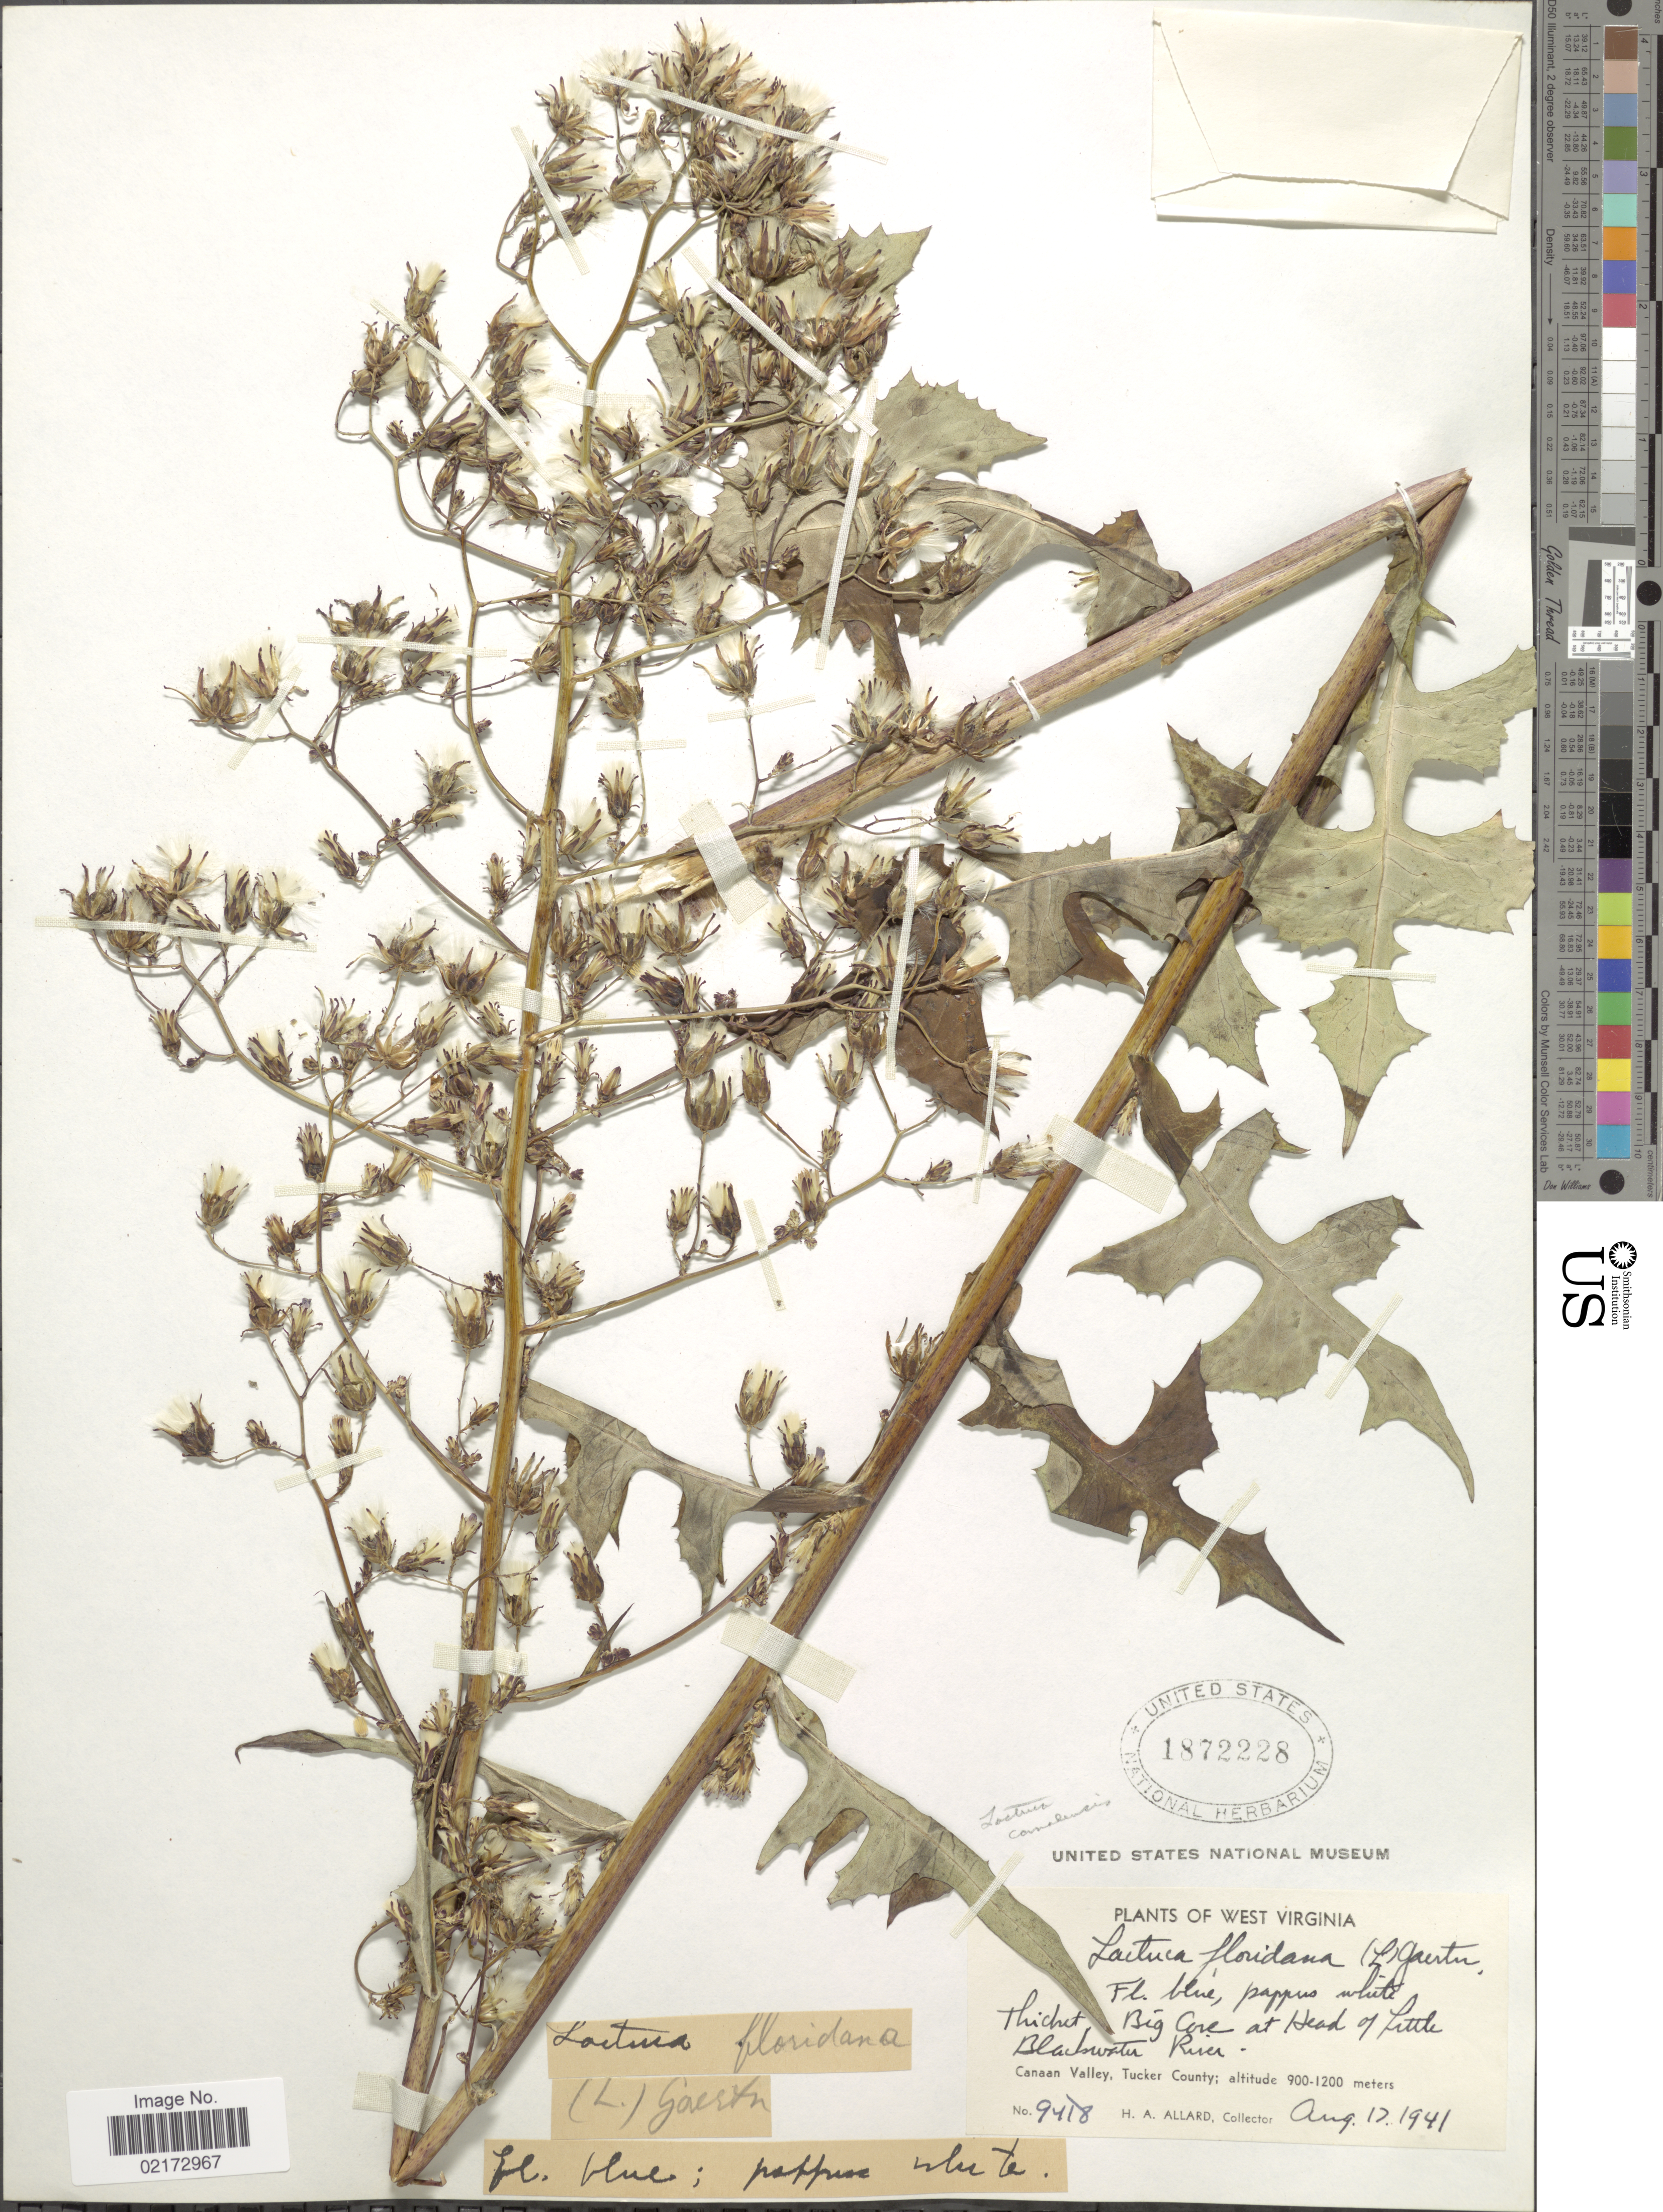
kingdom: Plantae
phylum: Tracheophyta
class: Magnoliopsida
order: Asterales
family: Asteraceae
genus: Lactuca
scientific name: Lactuca canadensis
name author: L.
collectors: H. A. Allard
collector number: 9418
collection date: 1941-08-17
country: United States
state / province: West Virginia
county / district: Tucker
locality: Big Cove at head of Little Blackwater River, Canaan Valley, Tucker County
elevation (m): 900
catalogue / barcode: US 1872228